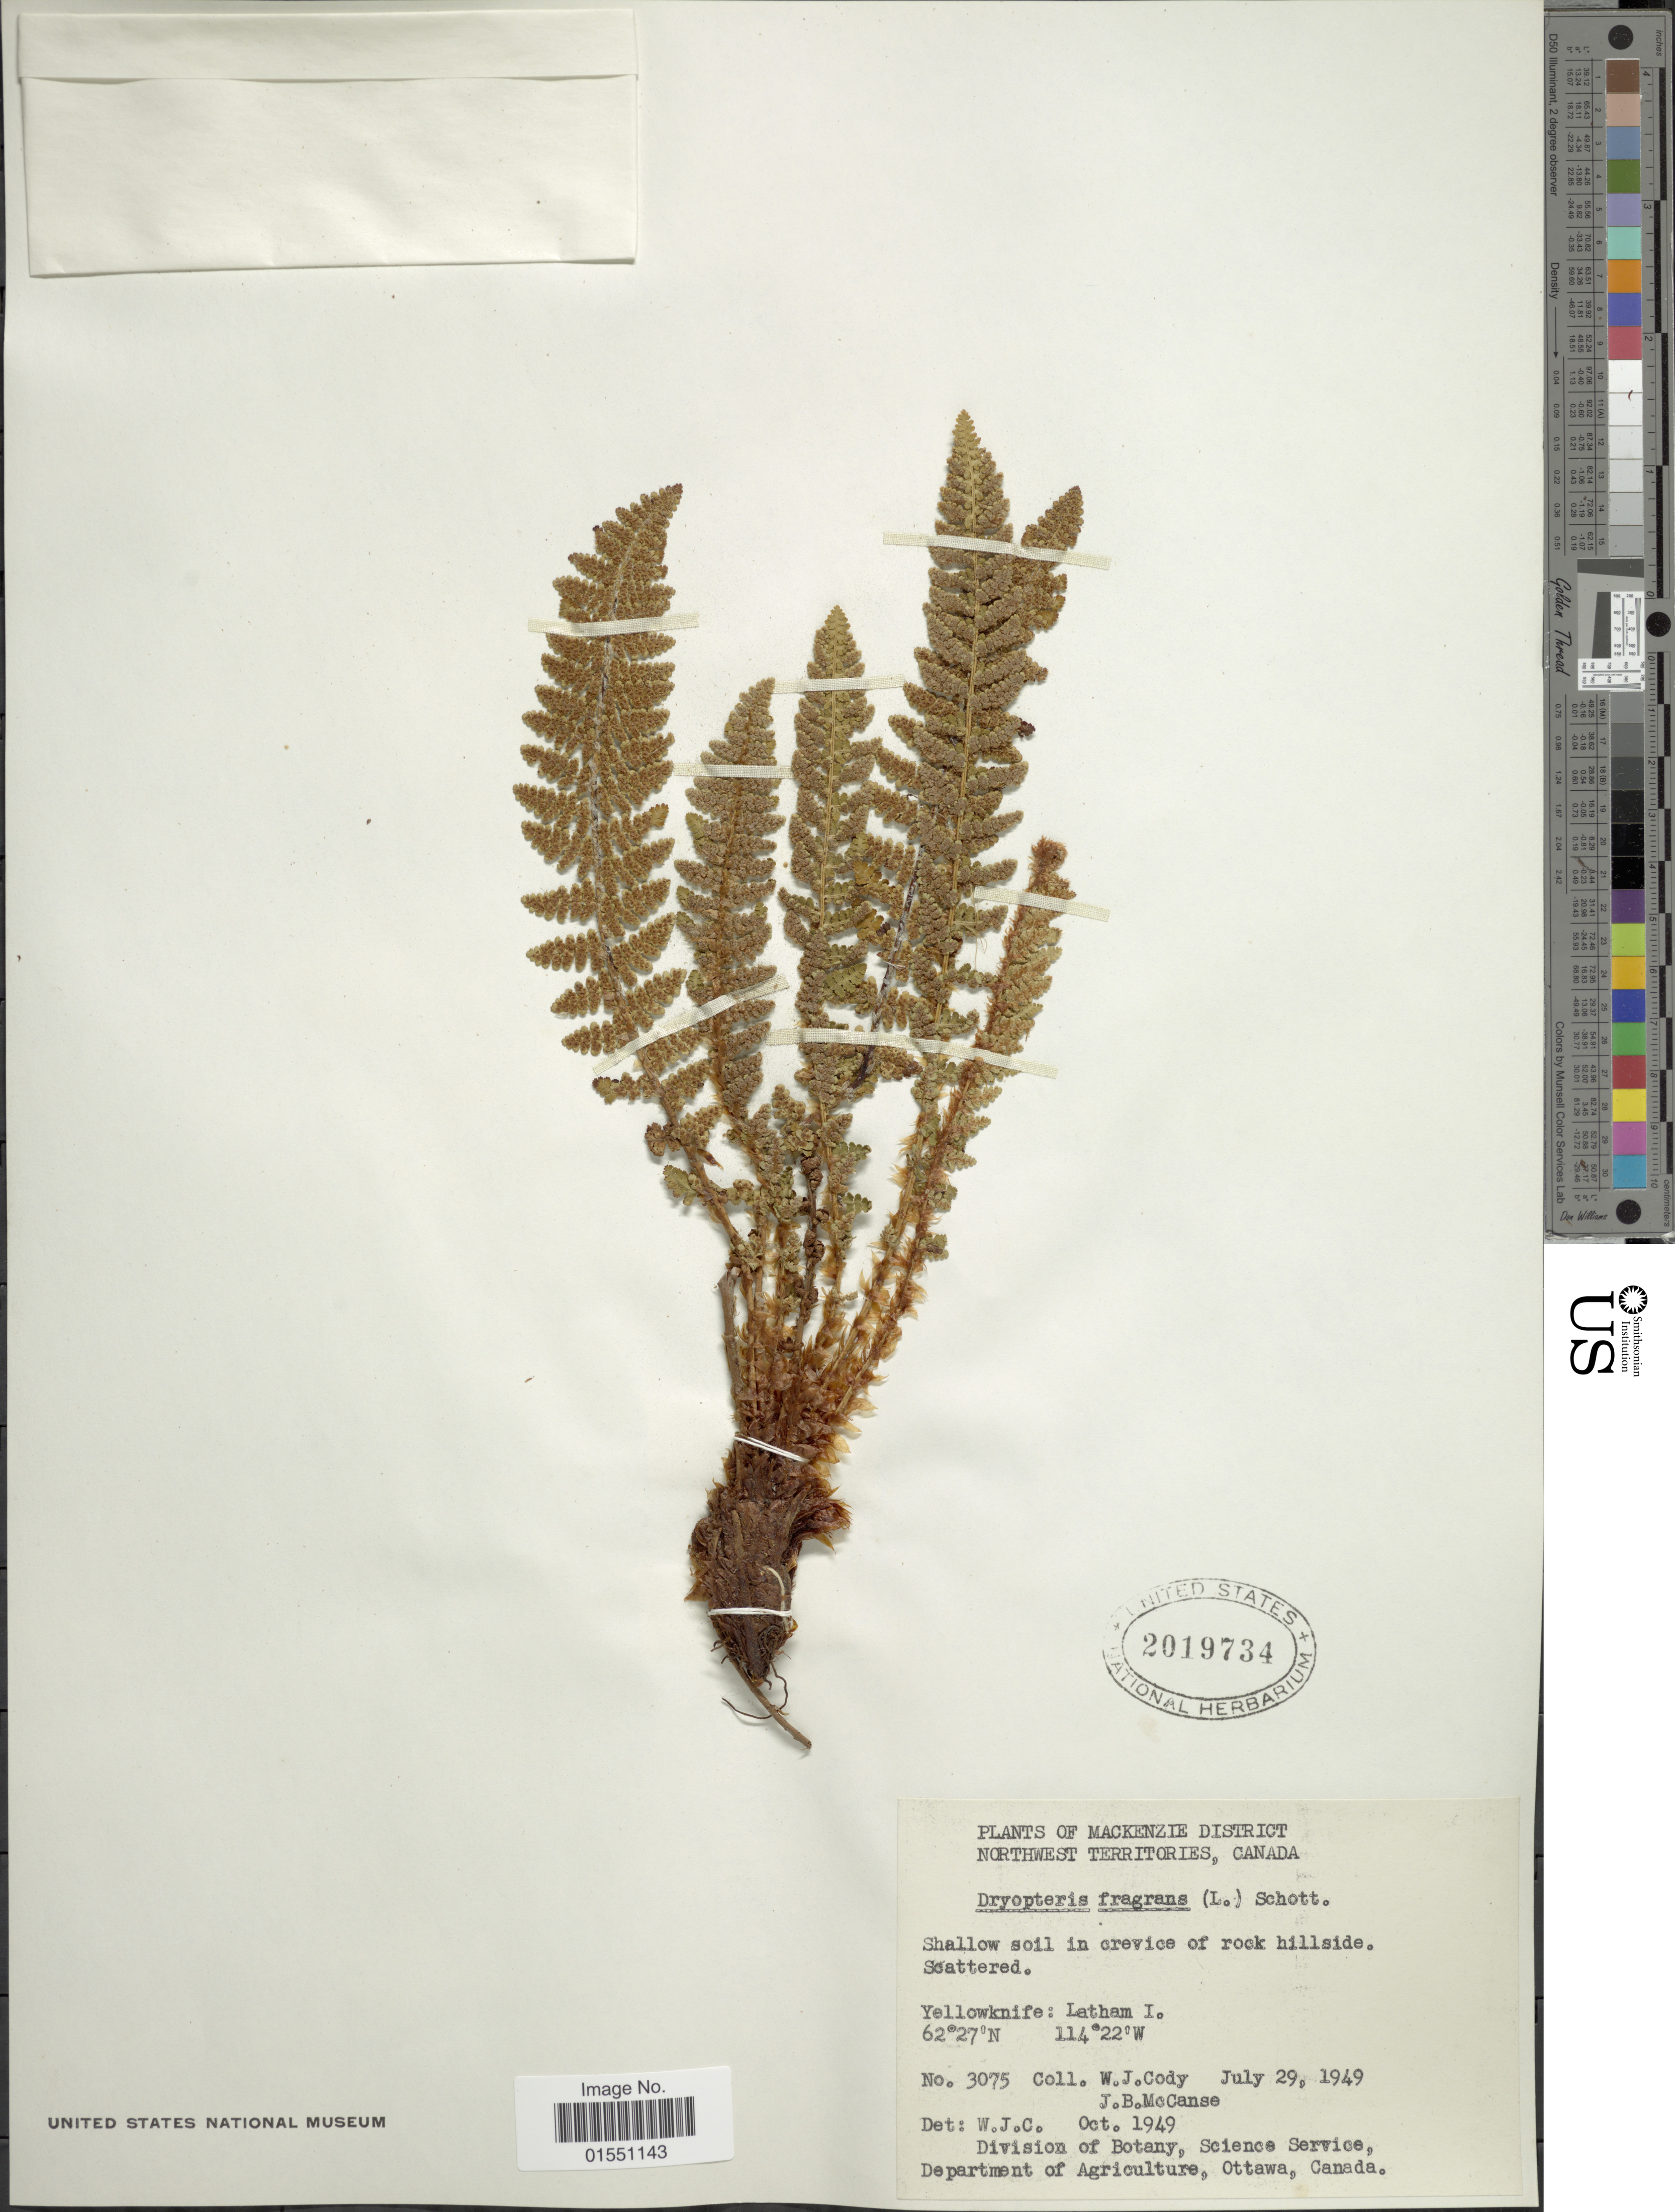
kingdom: Plantae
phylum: Tracheophyta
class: Polypodiopsida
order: Polypodiales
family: Dryopteridaceae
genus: Dryopteris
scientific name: Dryopteris fragrans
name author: (L.) Schott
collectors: W. Cody & J. McCanse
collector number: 3075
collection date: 1949-07-29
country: Canada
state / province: Northwest Territories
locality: Mackenzie District. Yellowknife: Latham I.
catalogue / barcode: US 2019734